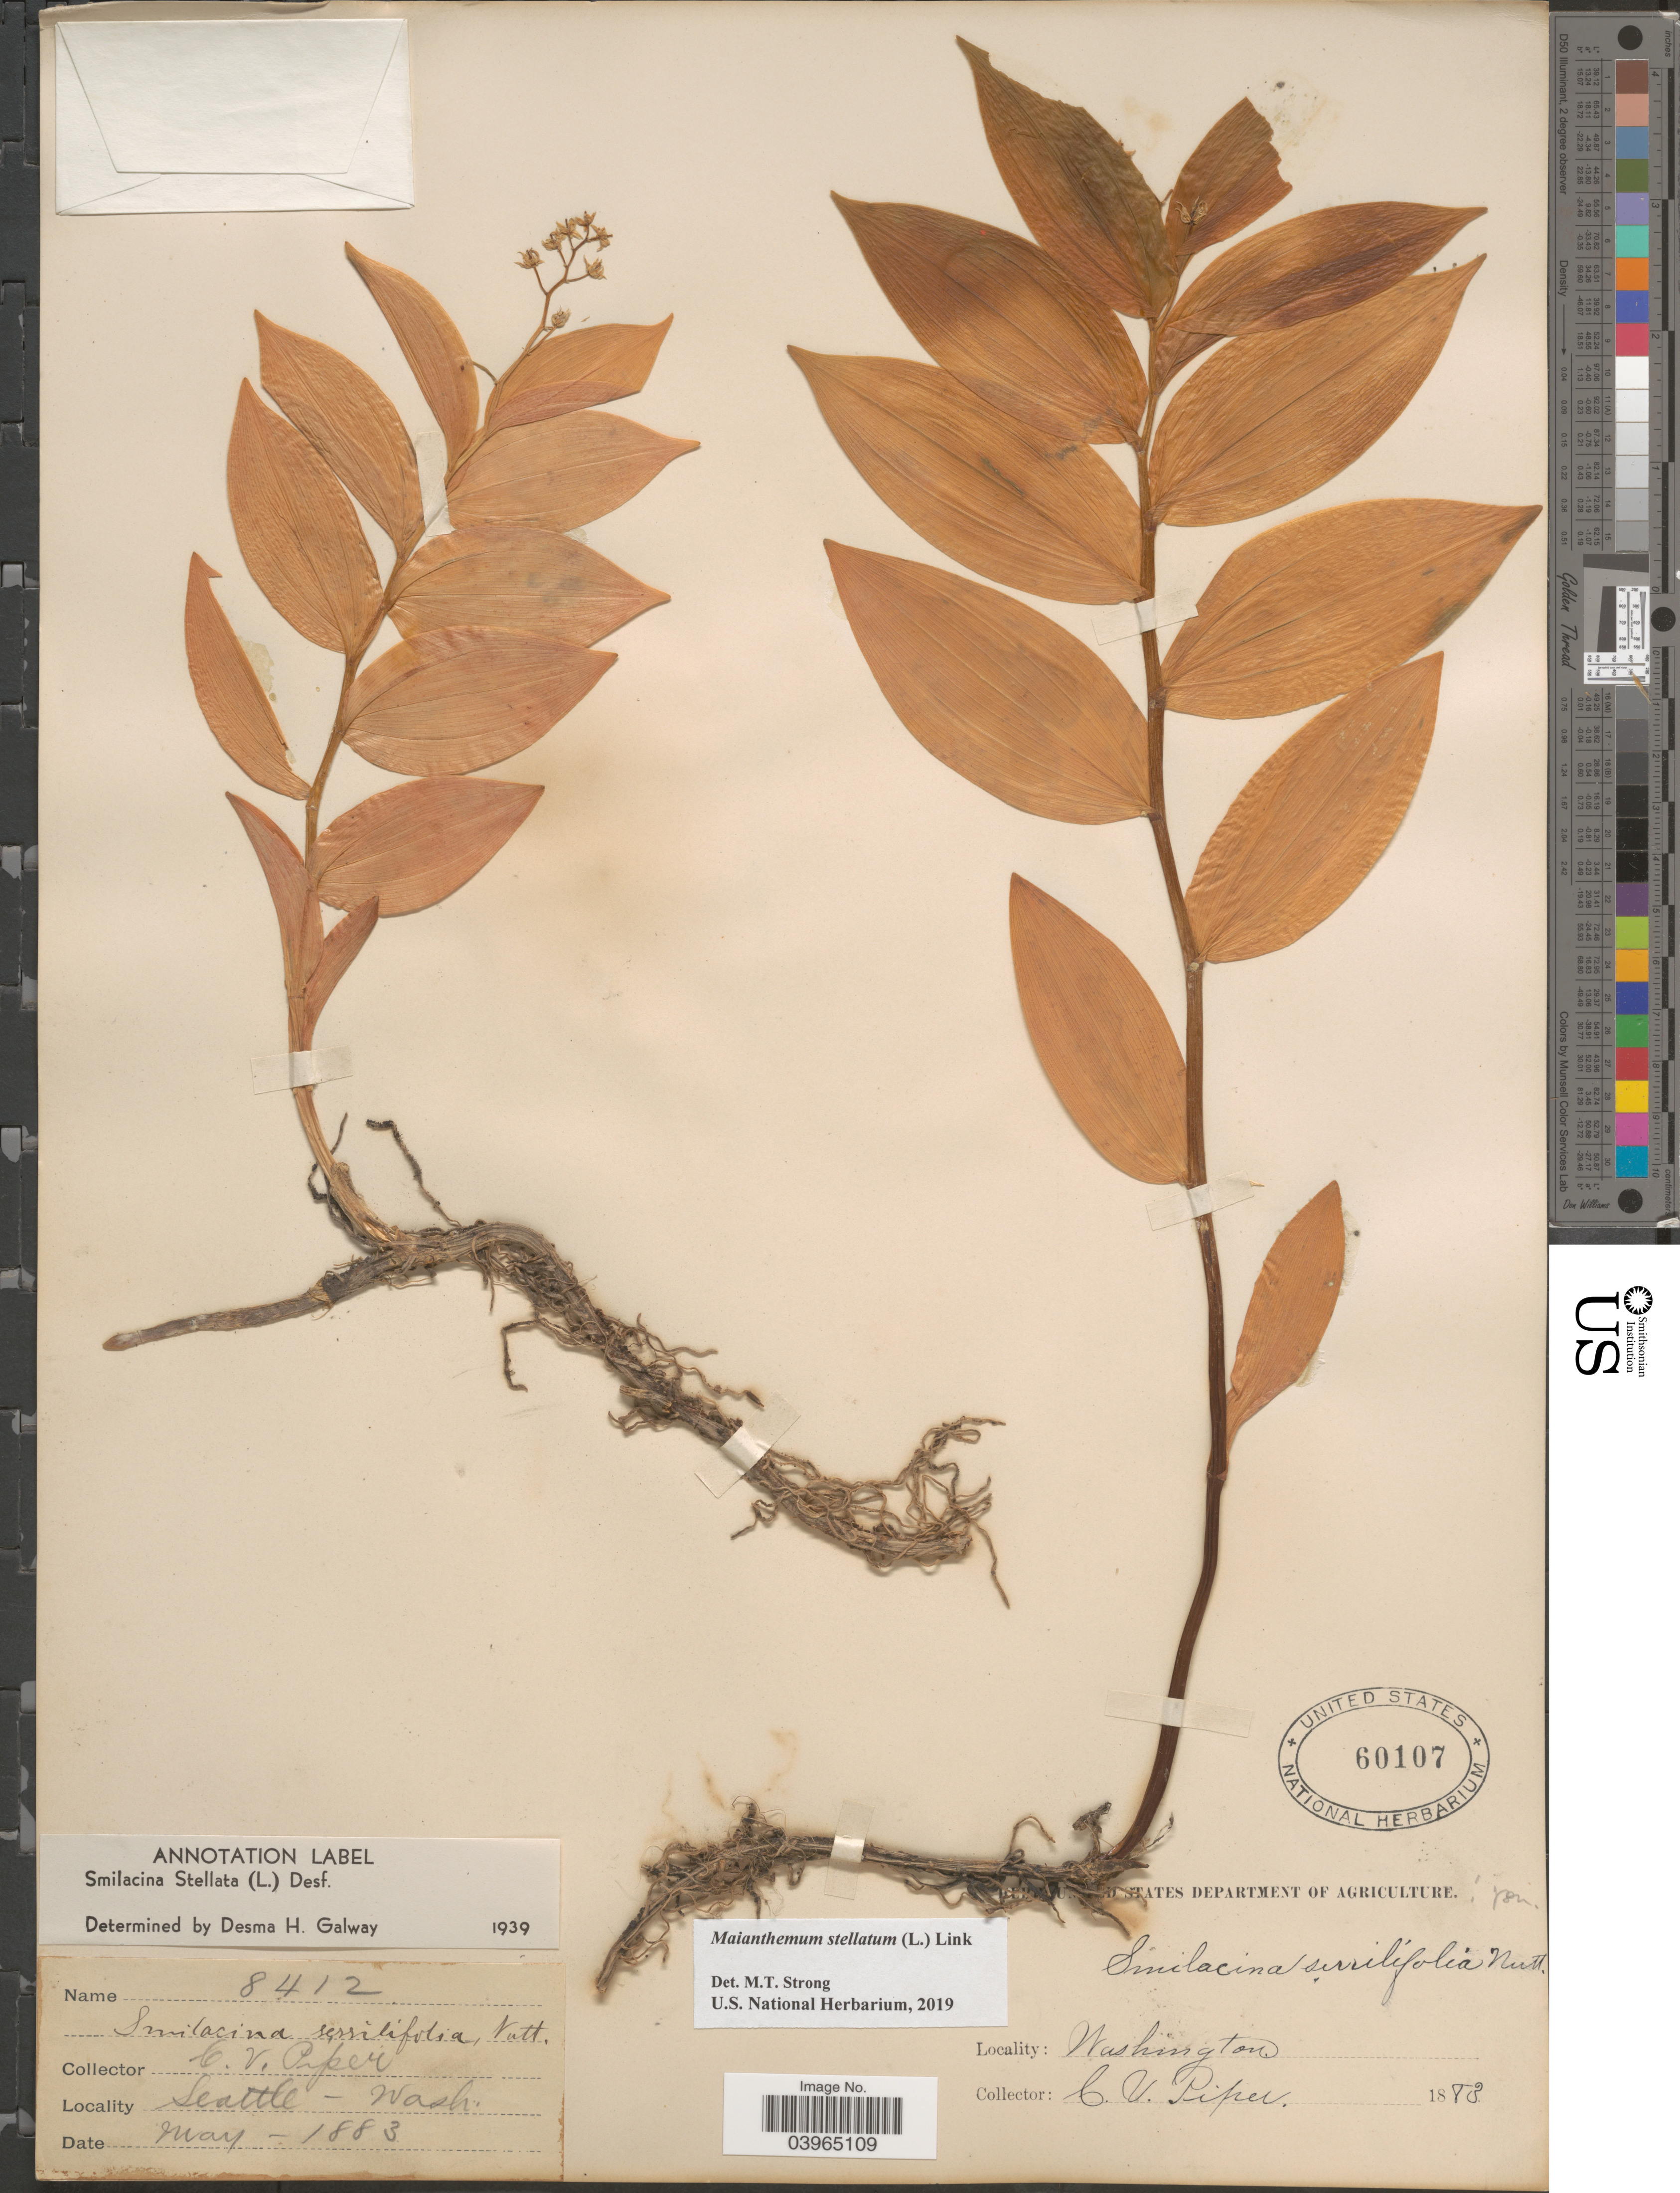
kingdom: Plantae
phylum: Tracheophyta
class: Liliopsida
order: Asparagales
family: Asparagaceae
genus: Maianthemum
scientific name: Maianthemum stellatum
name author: (L.) Link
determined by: Strong, Mark T., (BOT), Smithsonian Institution - National Museum of Natural History (UNITED STATES)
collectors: C. V. Piper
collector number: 8412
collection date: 1883-05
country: United States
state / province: Washington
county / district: King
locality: Seattle.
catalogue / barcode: US 60107